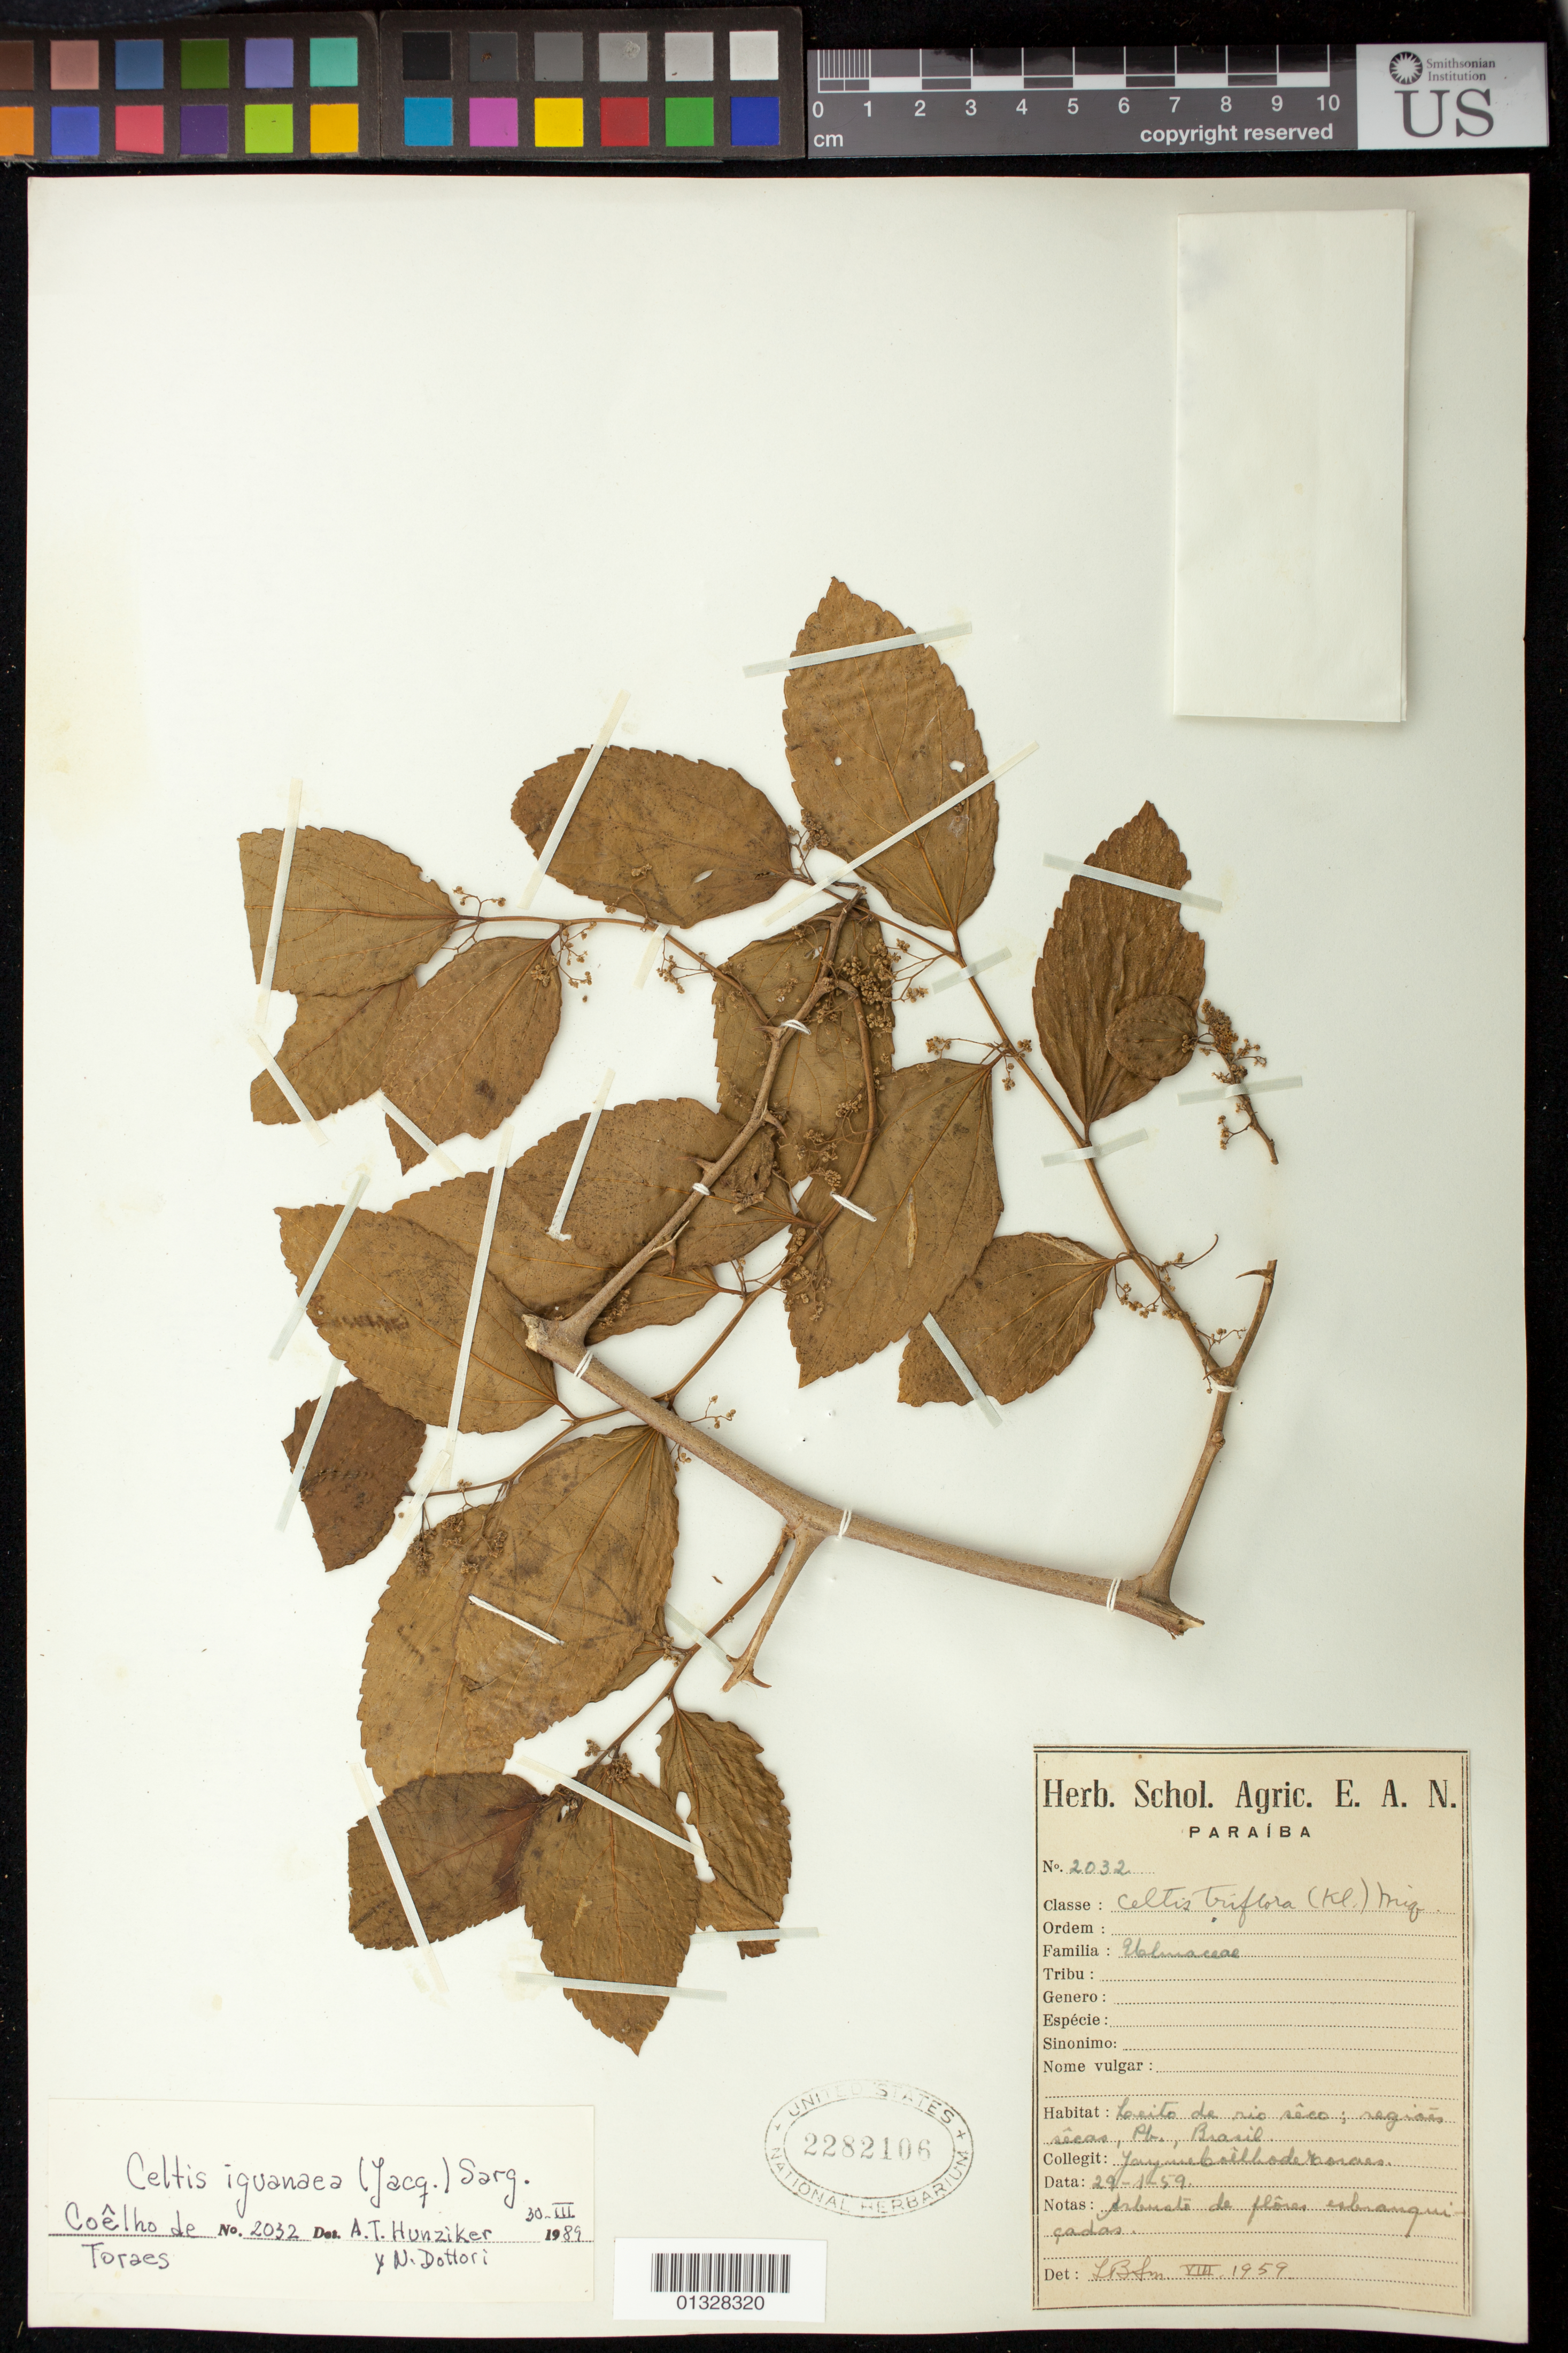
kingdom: Plantae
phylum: Tracheophyta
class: Magnoliopsida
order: Rosales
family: Cannabaceae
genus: Celtis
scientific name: Celtis iguanaea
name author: (Jacq.) Sarg.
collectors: J. De Moraes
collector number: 2032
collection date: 1959-01-29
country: Brazil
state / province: Paraíba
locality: Leito de rio sêco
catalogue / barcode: US 2282106